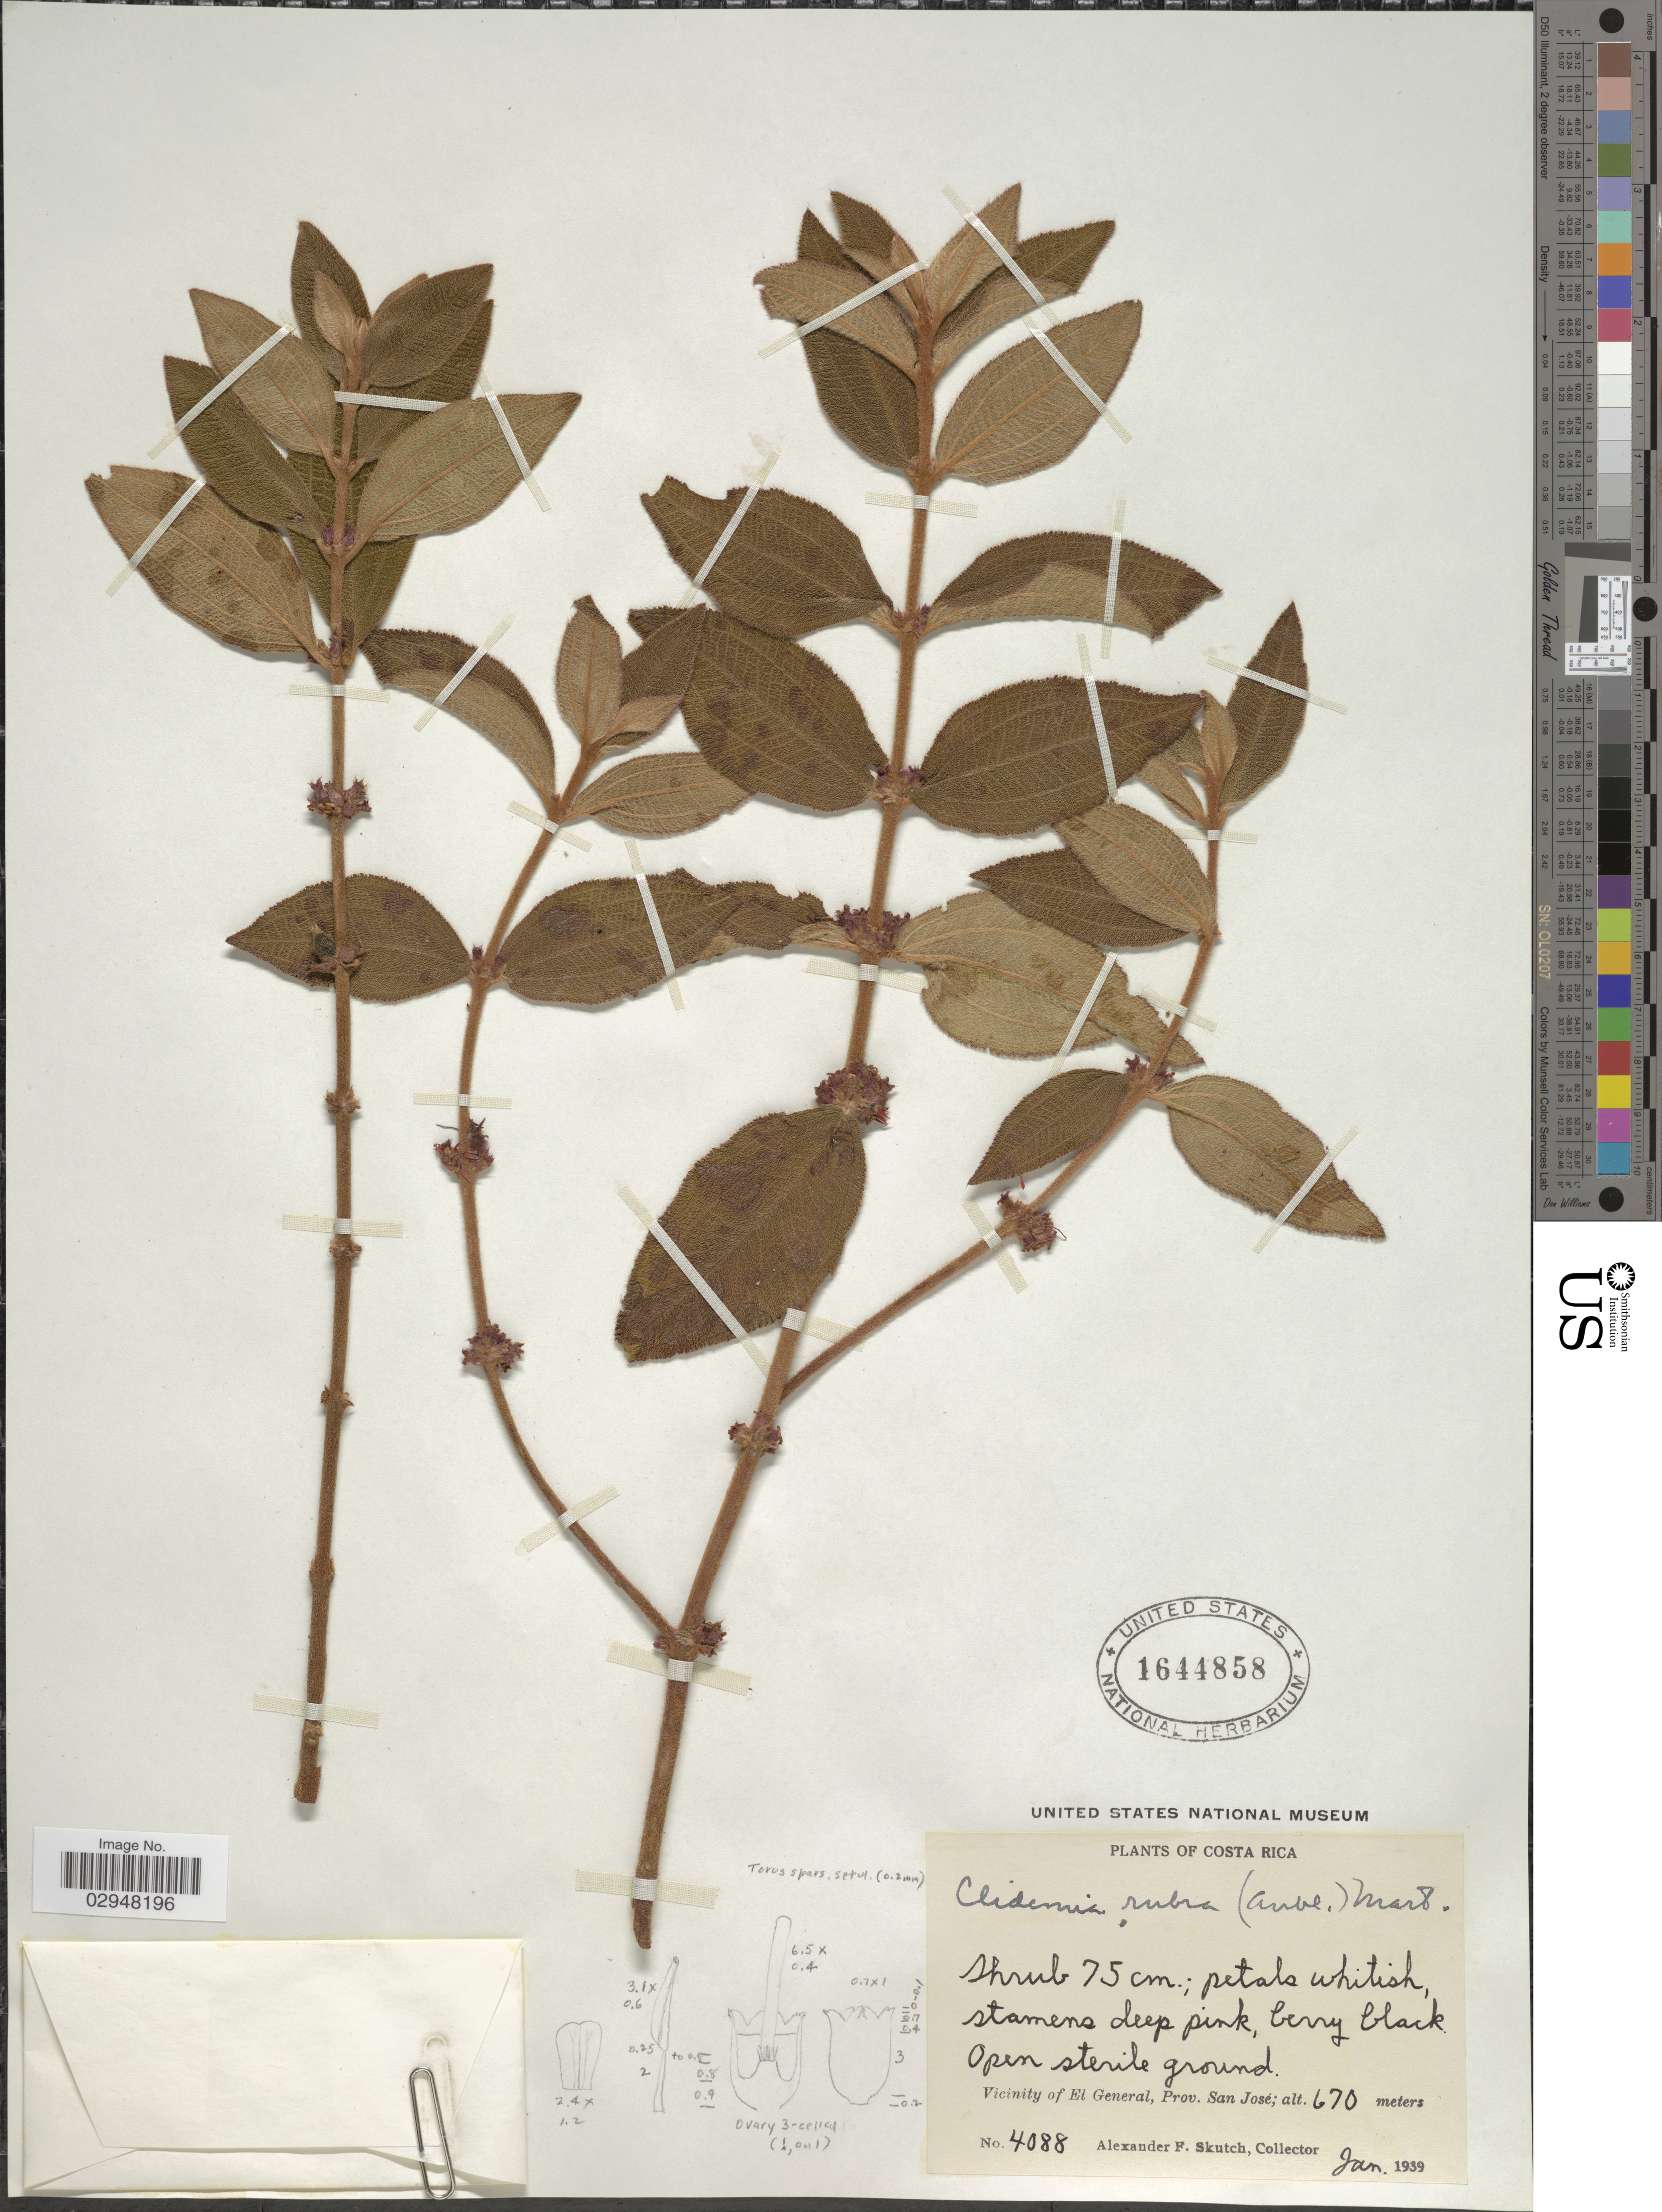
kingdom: Plantae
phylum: Tracheophyta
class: Magnoliopsida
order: Myrtales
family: Melastomataceae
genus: Clidemia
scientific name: Clidemia rubra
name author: (Aubl.) Mart.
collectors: A. F. Skutch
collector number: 4088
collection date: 1939-01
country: Costa Rica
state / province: San José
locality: Vicinity of El General.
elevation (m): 670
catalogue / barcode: US 1644858